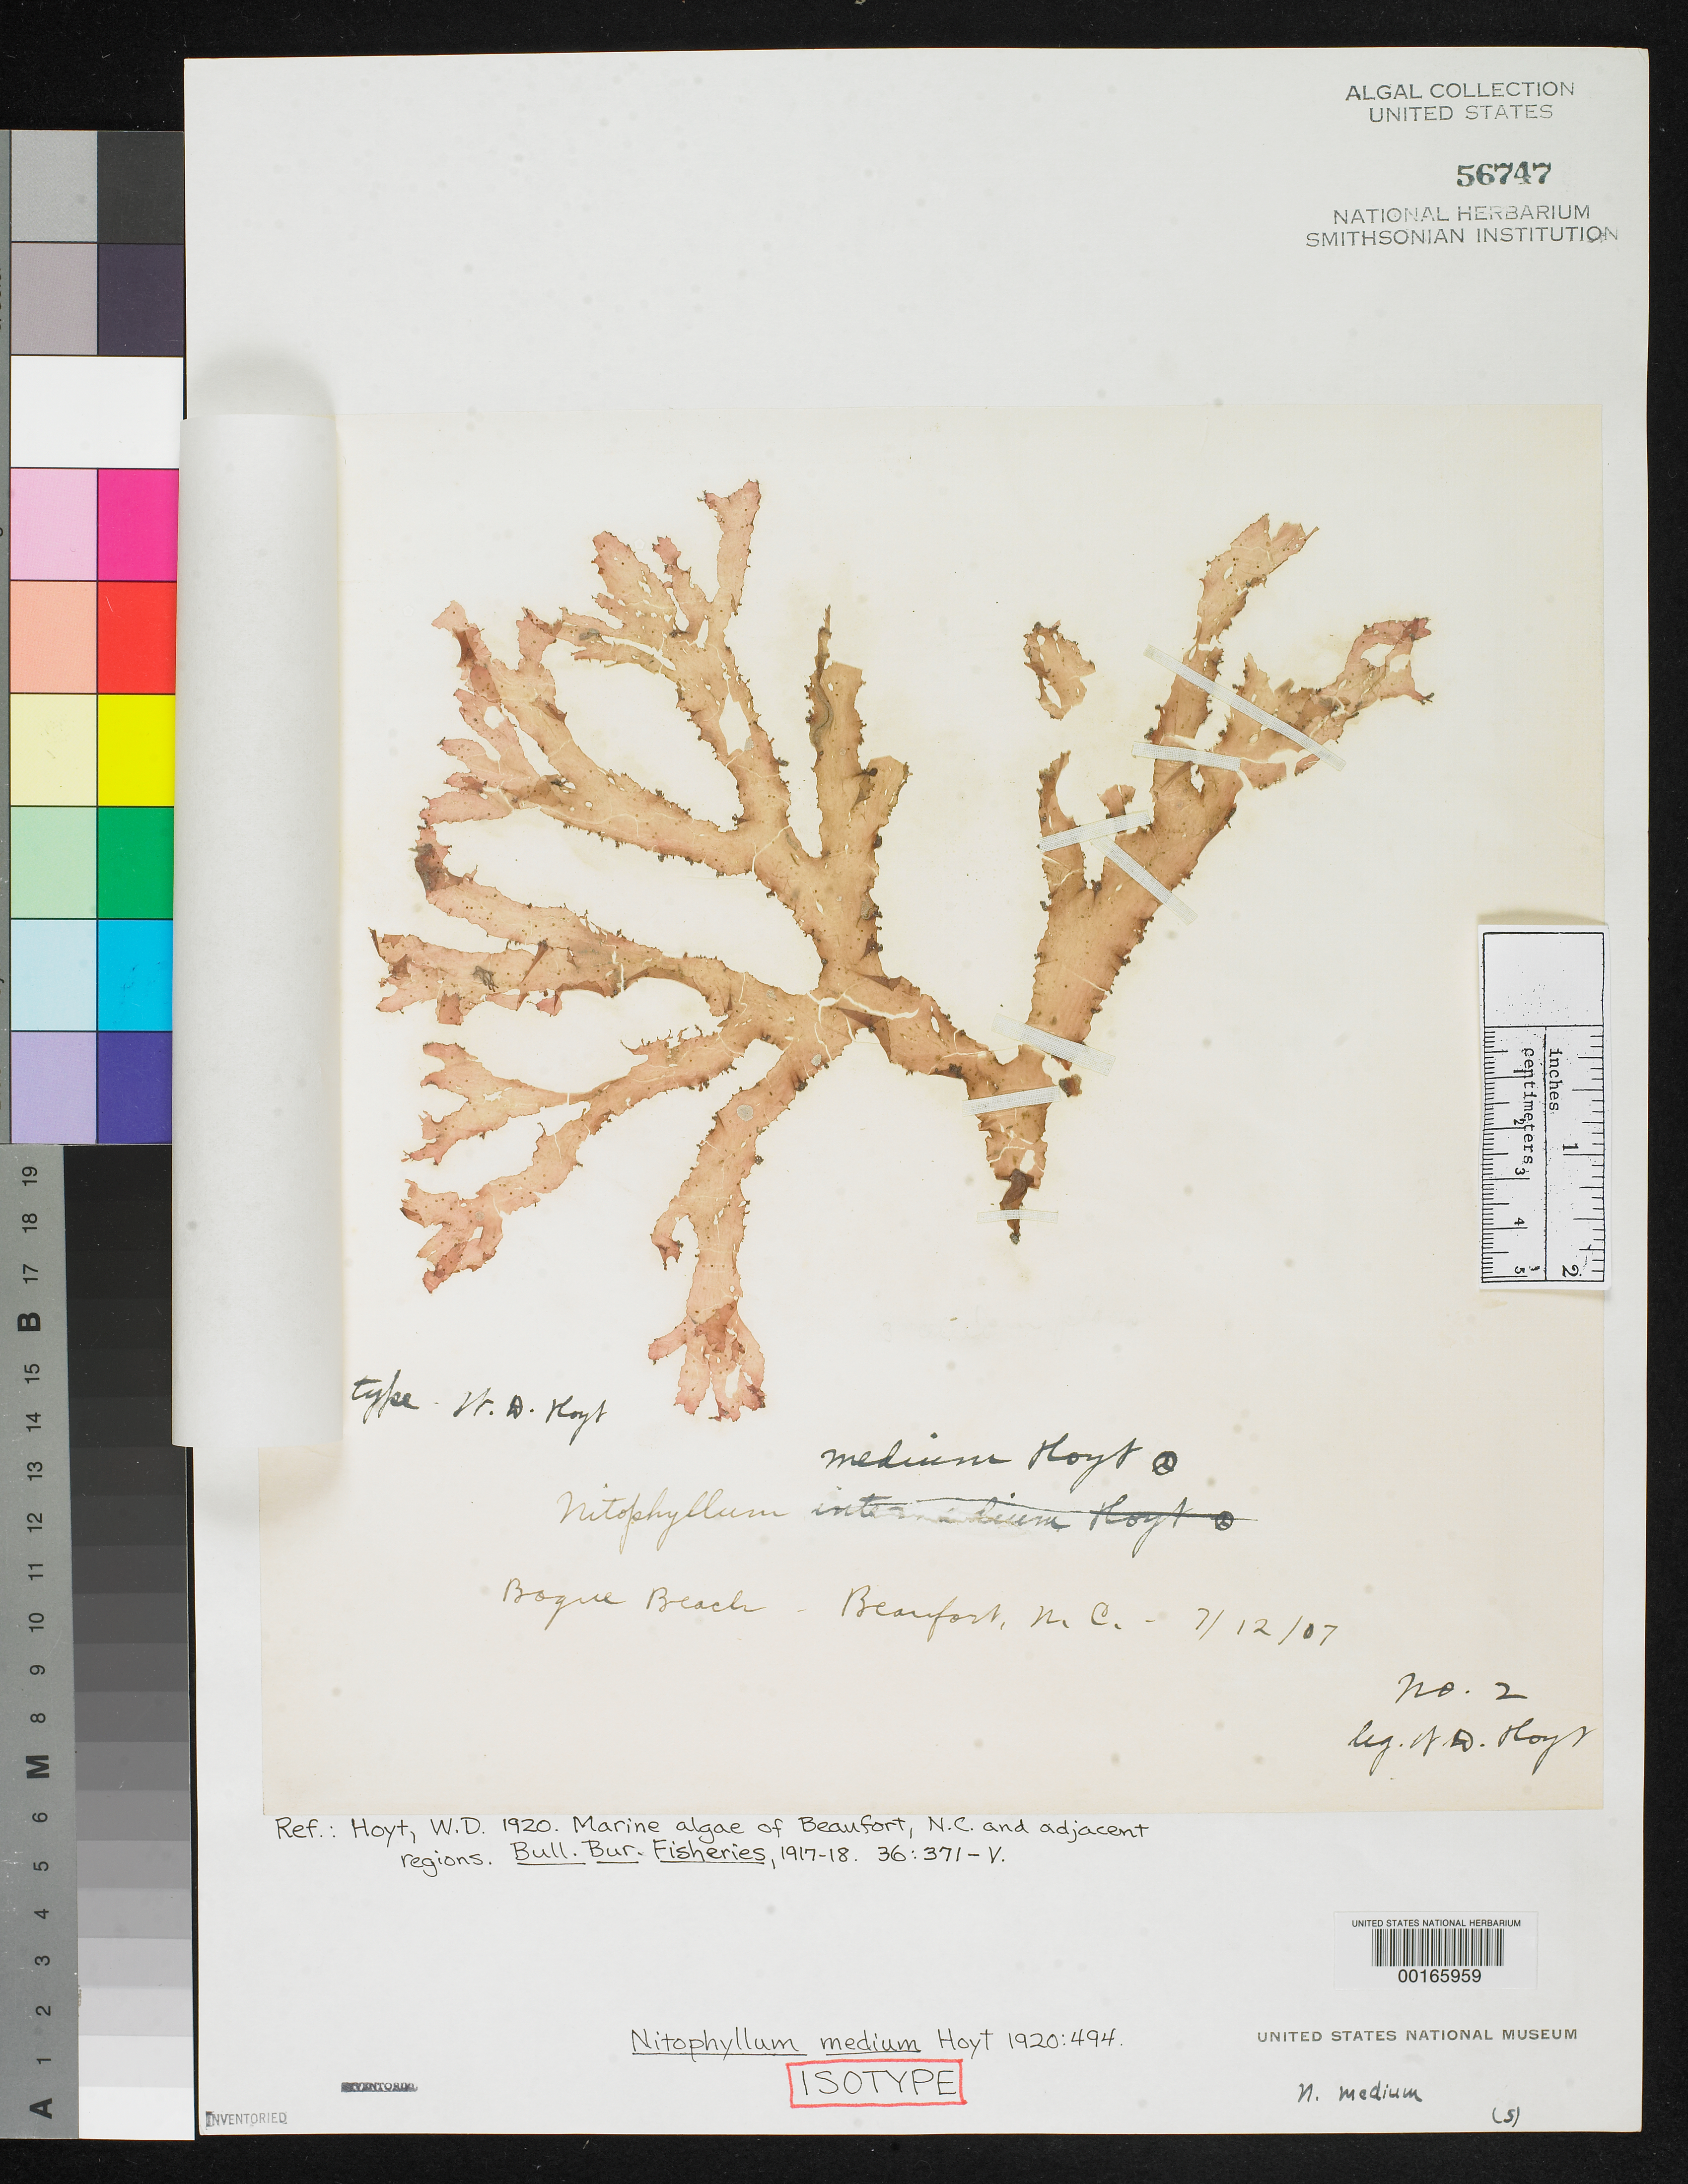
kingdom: Plantae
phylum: Rhodophyta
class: Florideophyceae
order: Ceramiales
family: Delesseriaceae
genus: Nitophyllum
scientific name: Nitophyllum medium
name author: Hoyt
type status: Isotype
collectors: W. D. Hoyt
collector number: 2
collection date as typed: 12 Jul 1907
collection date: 1907-07-12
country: United States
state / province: North Carolina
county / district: Carteret County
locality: Beaufort, Bogue Beach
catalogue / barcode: US 56747